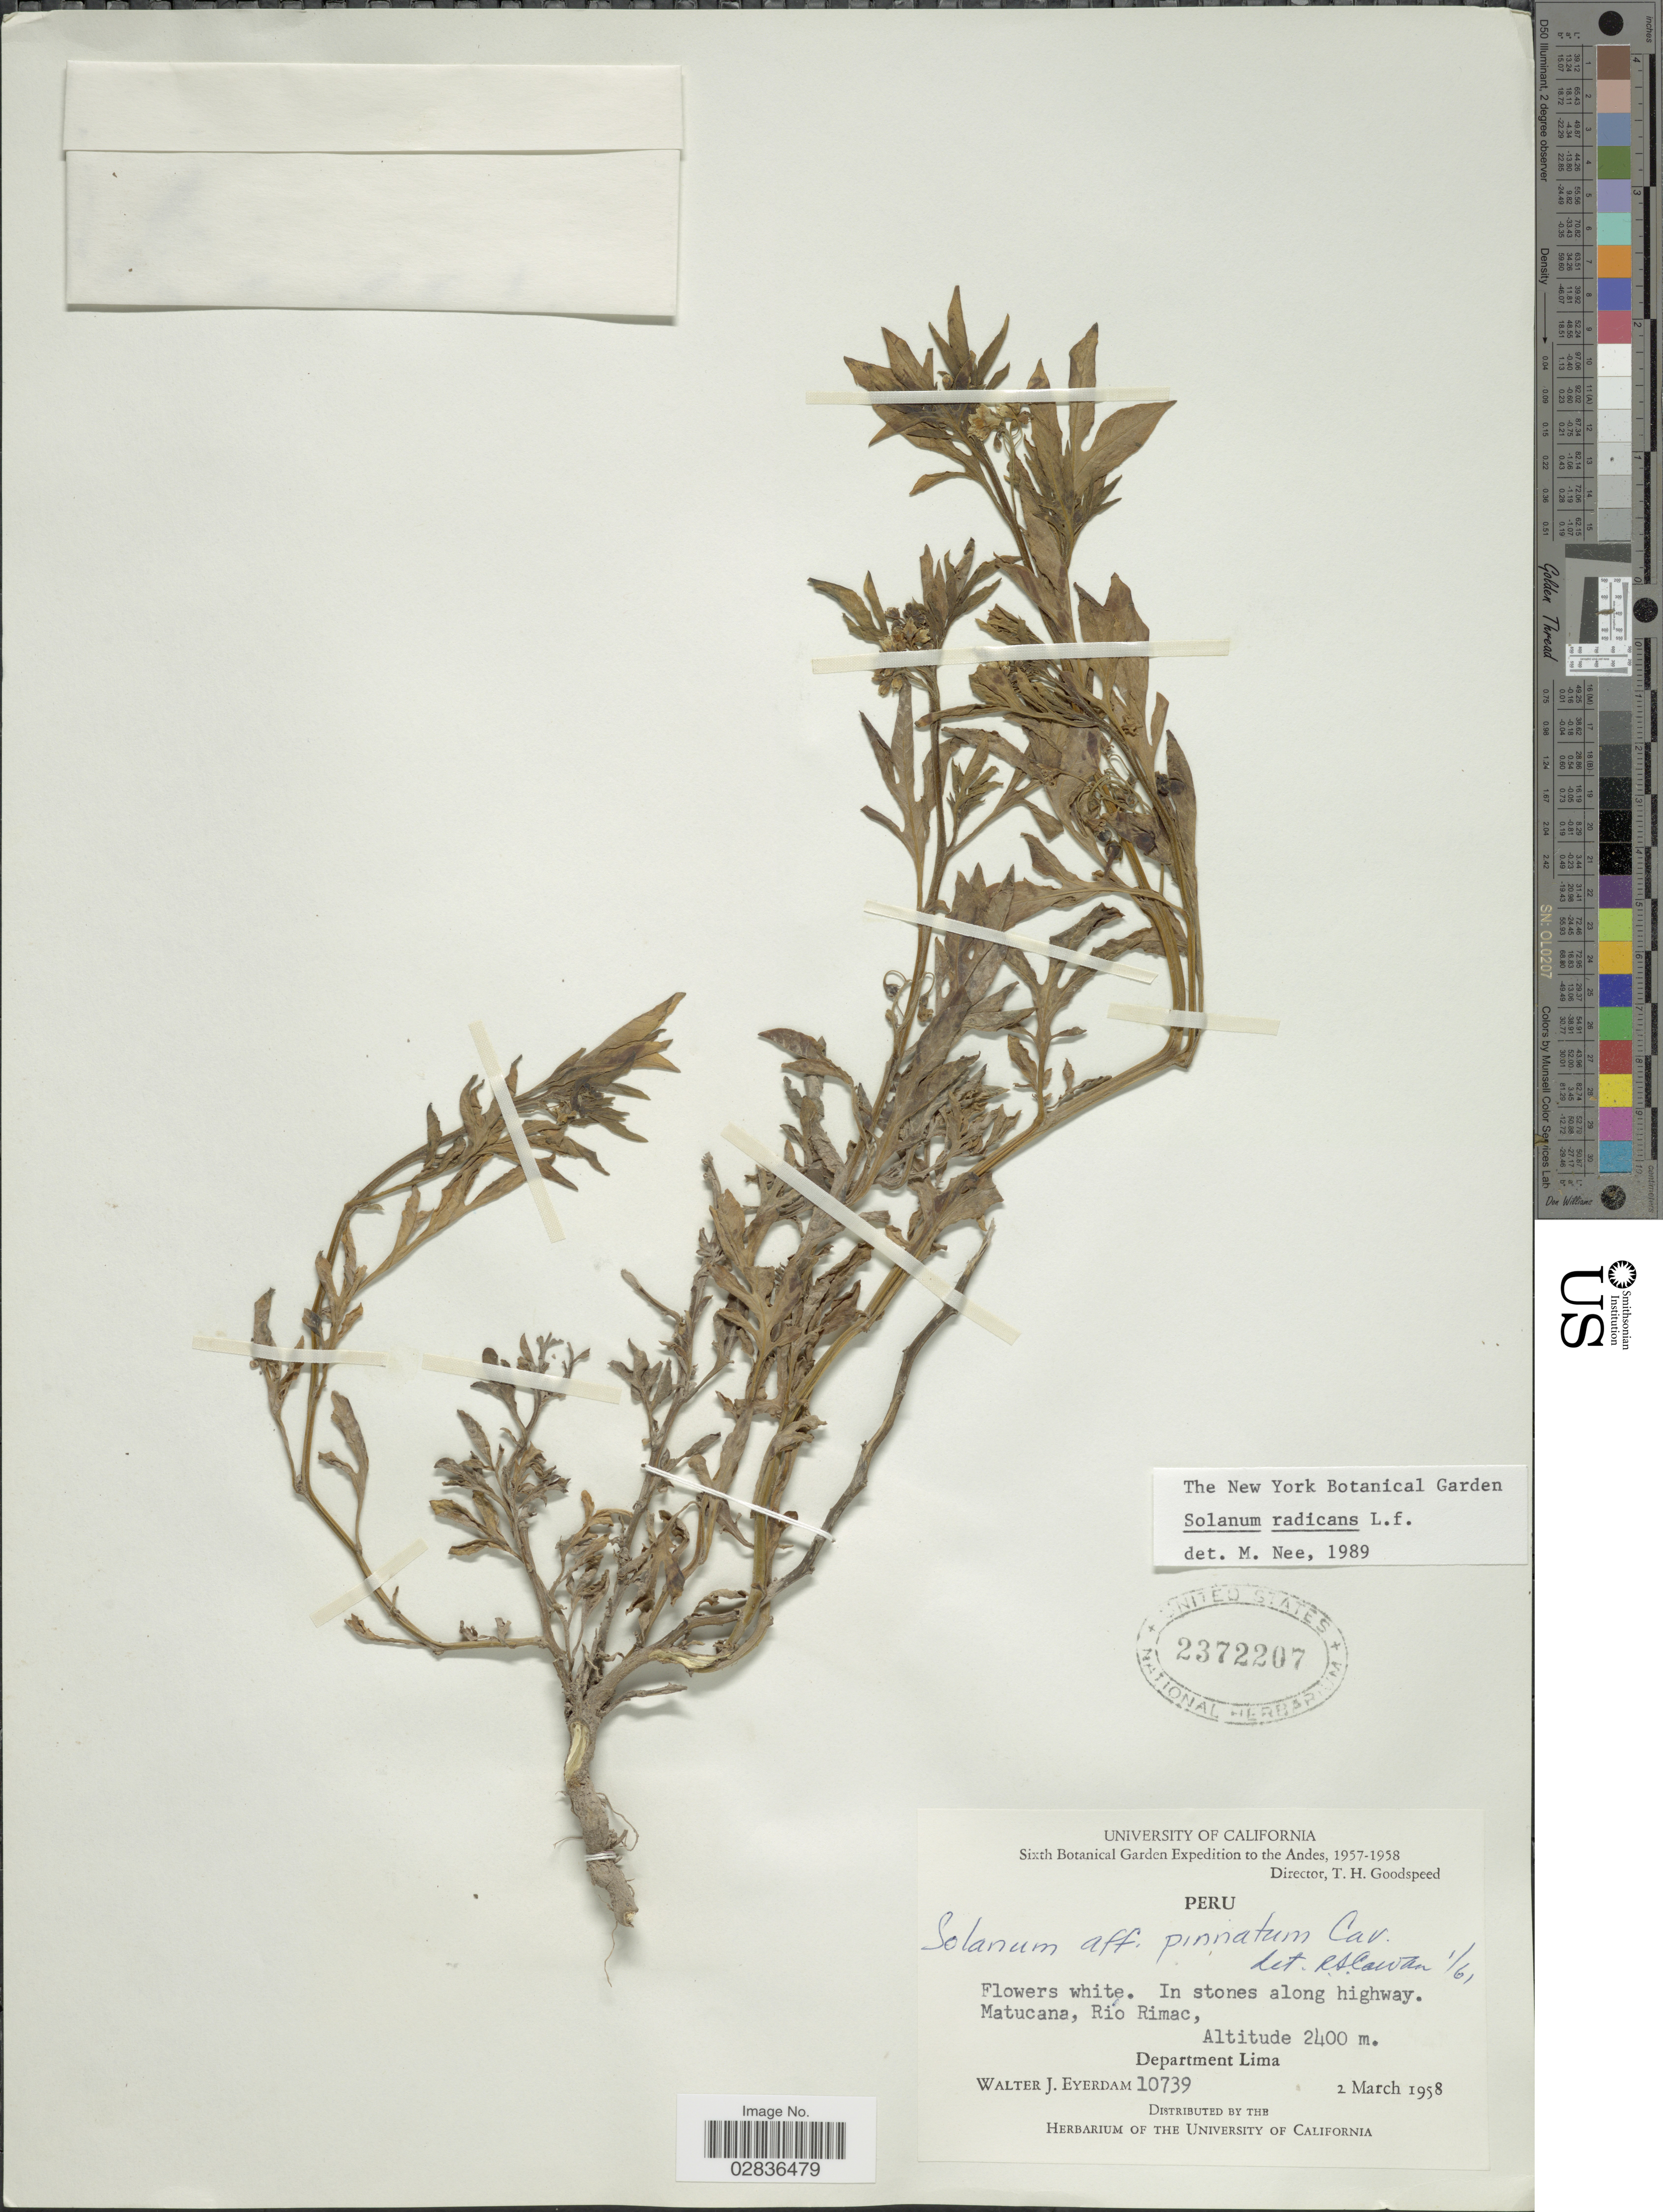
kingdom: Plantae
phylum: Tracheophyta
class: Magnoliopsida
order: Solanales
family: Solanaceae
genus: Solanum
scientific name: Solanum radicans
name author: L. f.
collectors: W. J. Eyerdam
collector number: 10739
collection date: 1958-03-02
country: Peru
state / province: Lima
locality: Andes. In stones along highway. Matucana, Rio Rimac, Department Lima.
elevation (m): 2400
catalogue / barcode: US 2372207